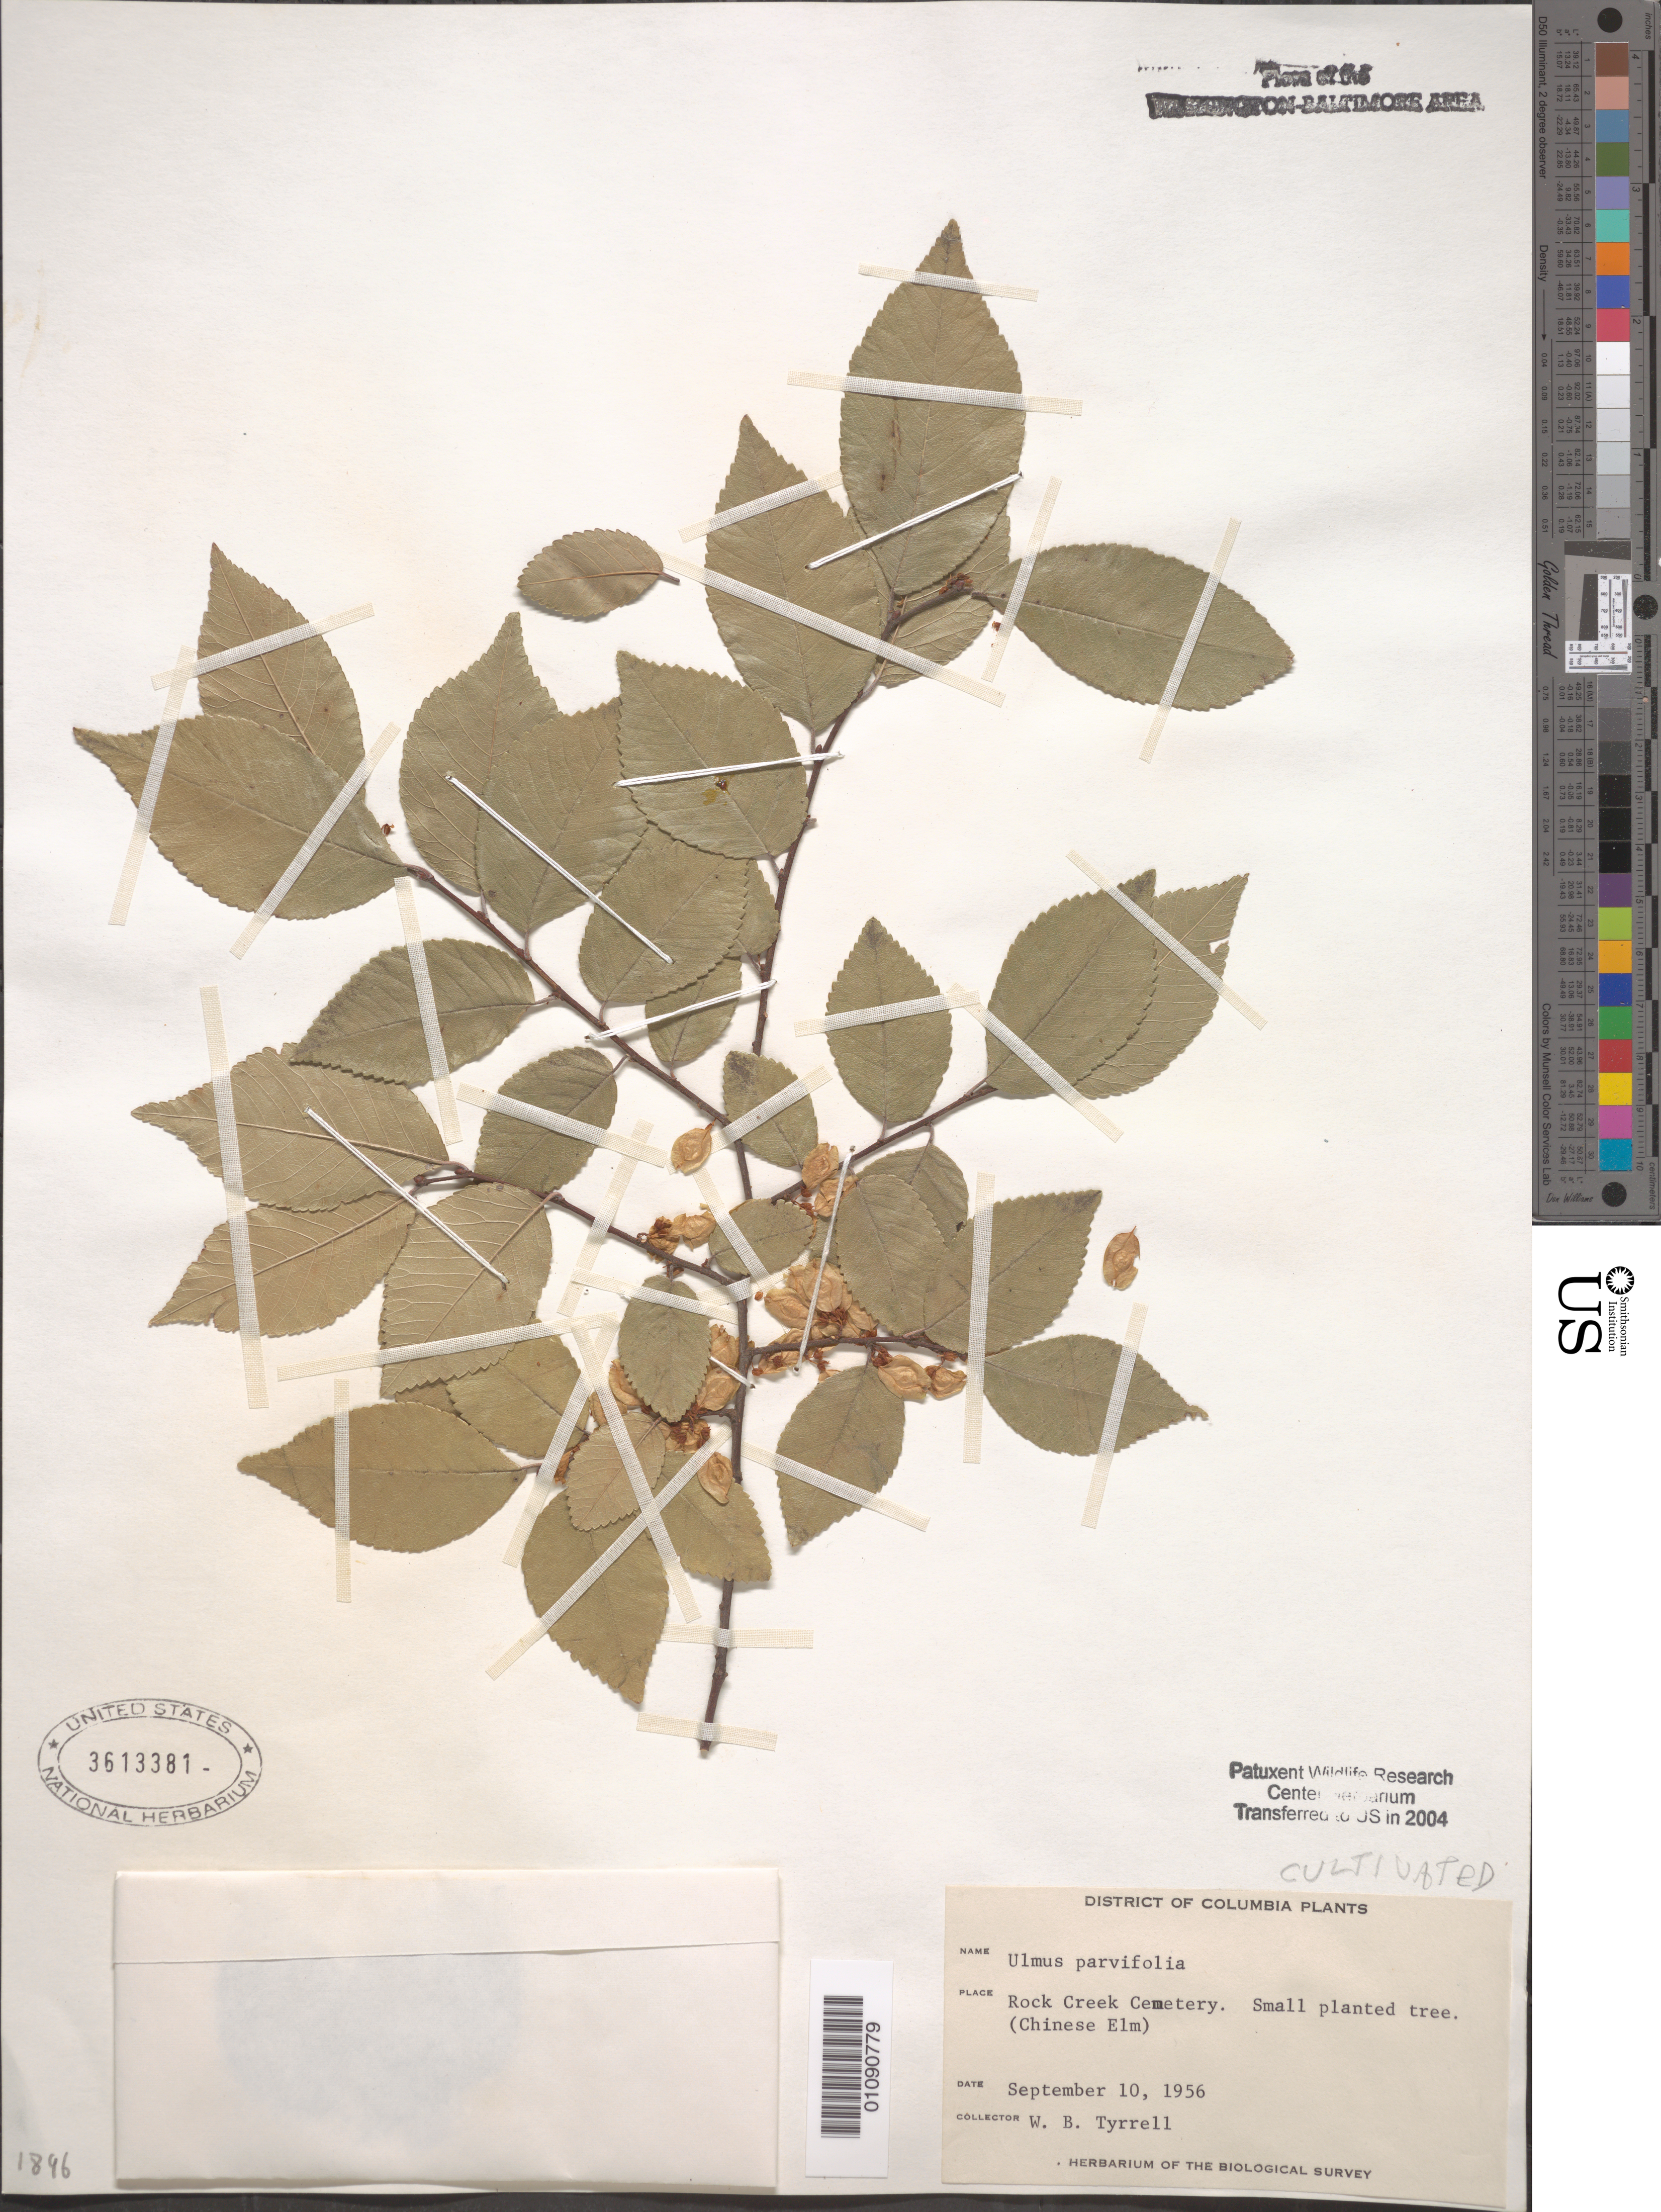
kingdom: Plantae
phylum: Tracheophyta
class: Magnoliopsida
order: Rosales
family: Ulmaceae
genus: Ulmus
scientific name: Ulmus parvifolia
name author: Jacq.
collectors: W. Tyrrell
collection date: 1956-09-10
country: United States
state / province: District of Columbia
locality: Rock Creek Cemetery.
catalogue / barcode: US 3613381